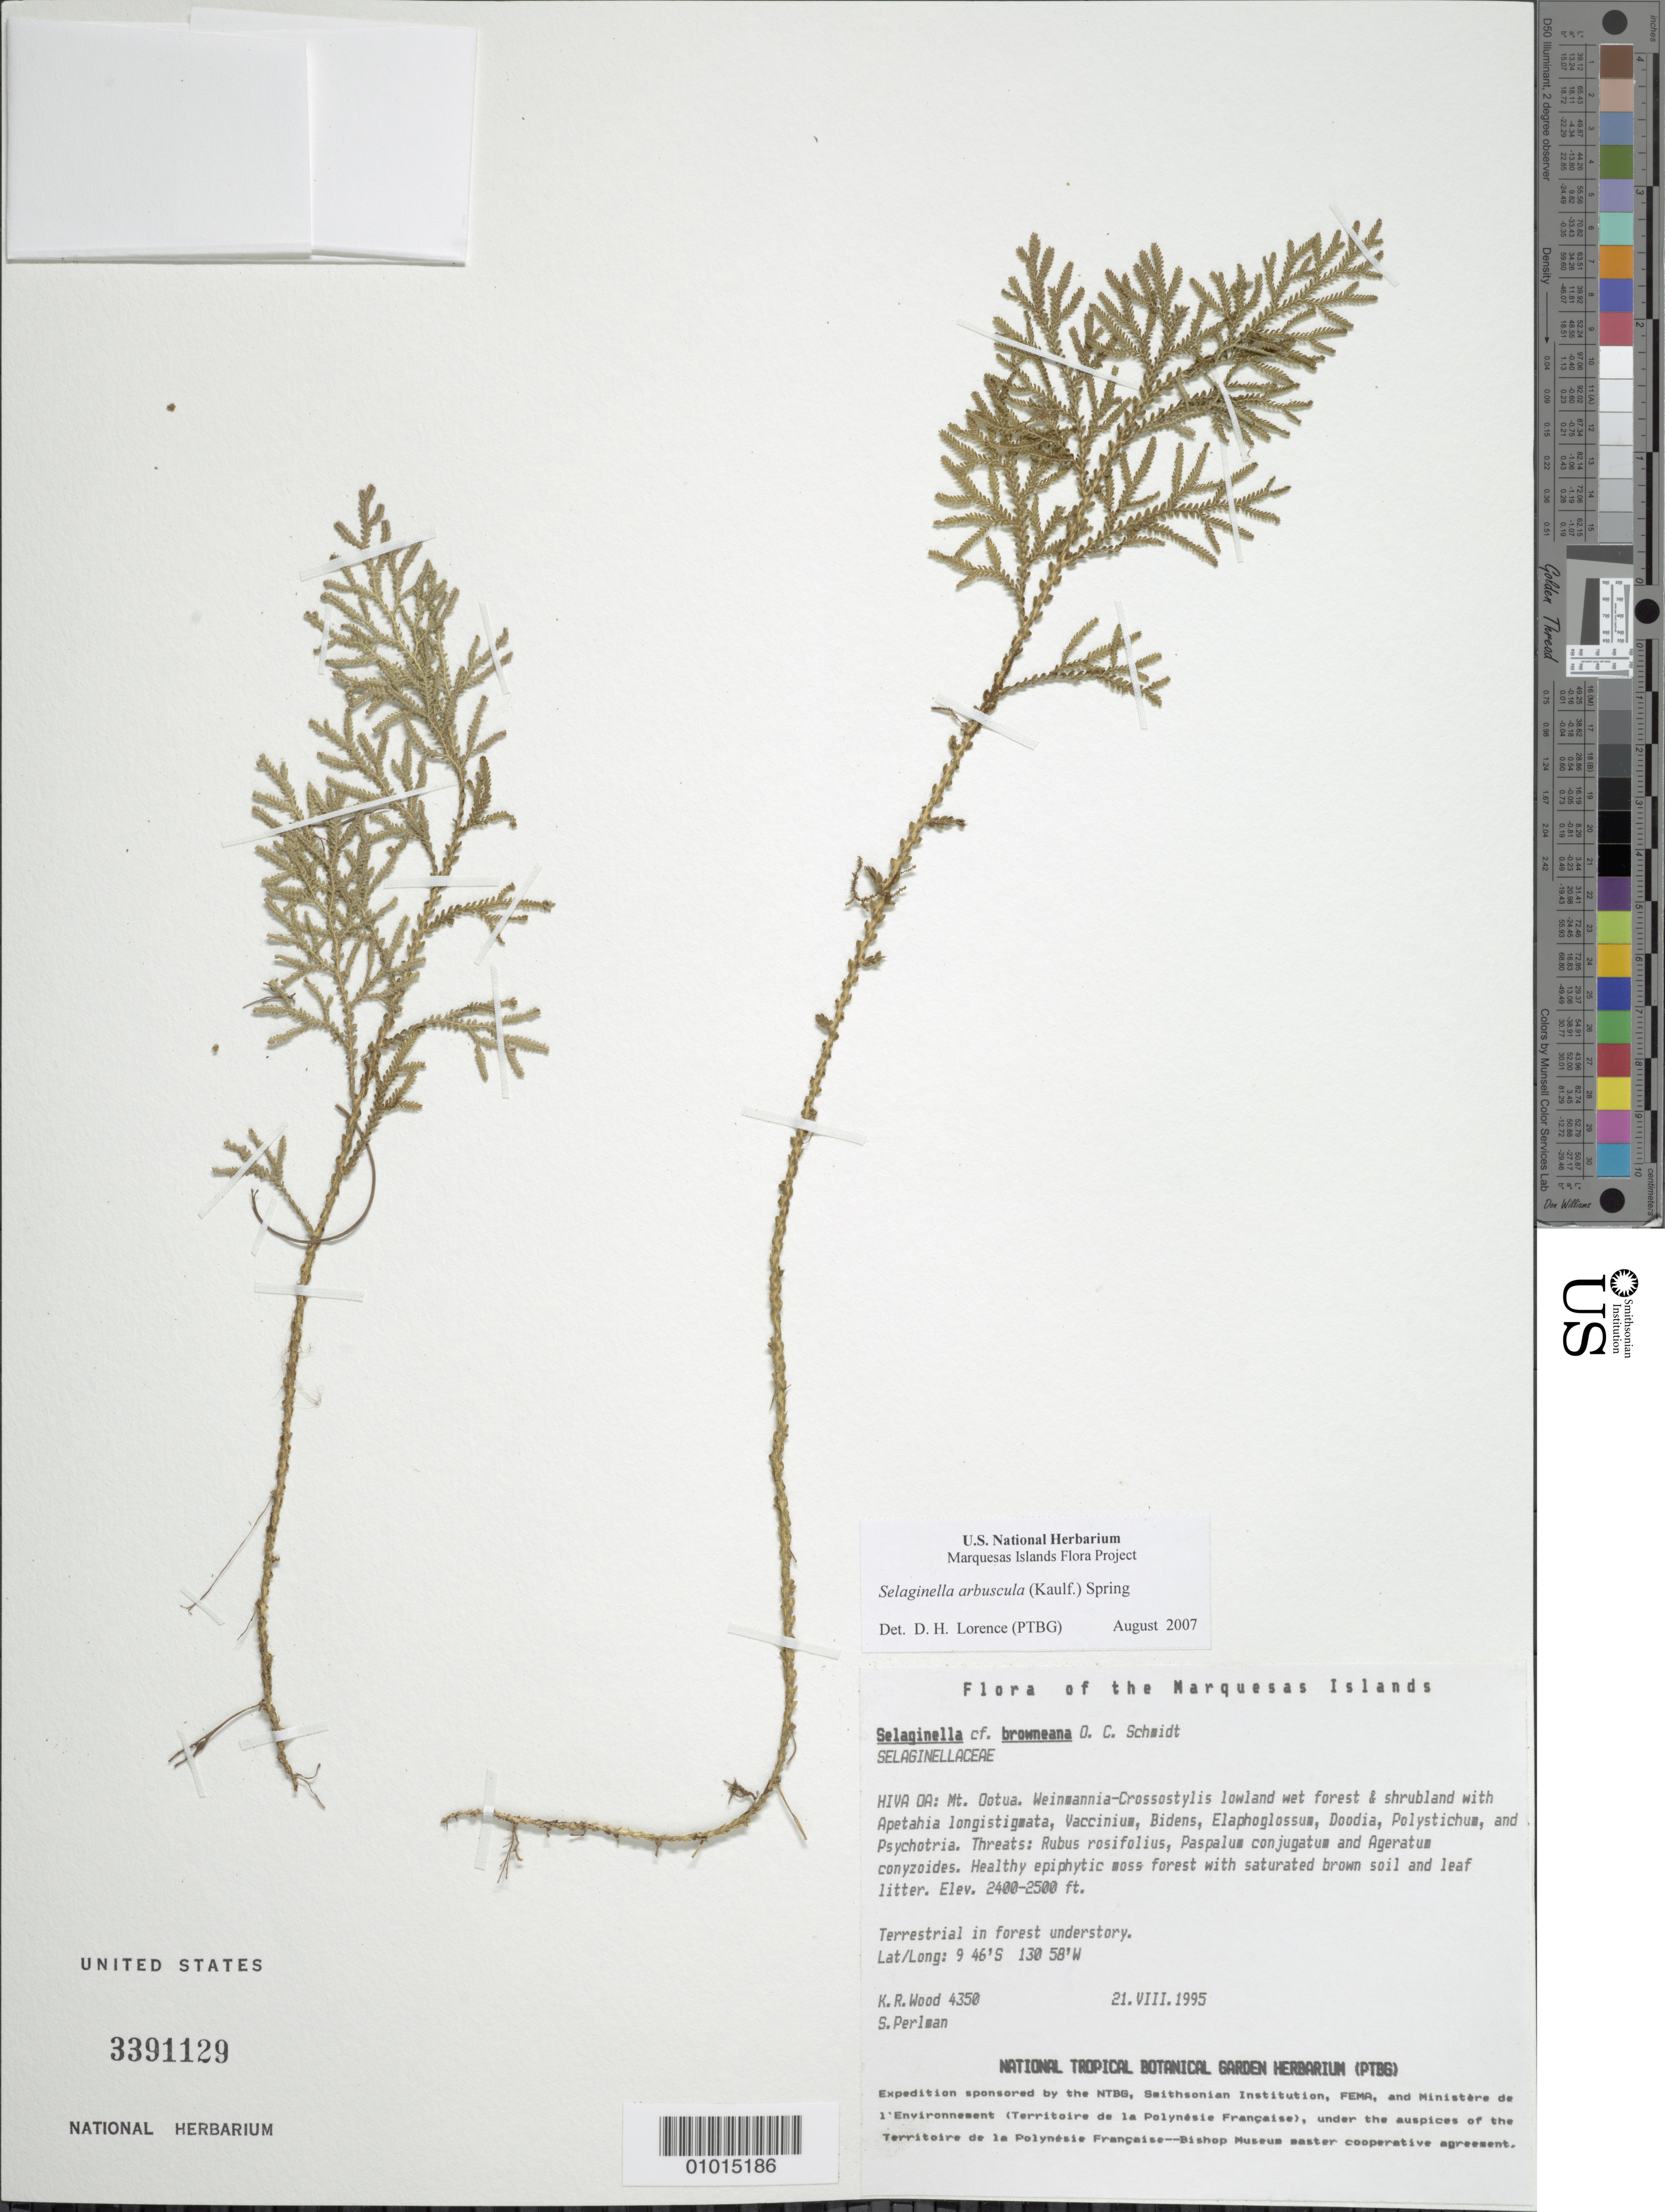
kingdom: Plantae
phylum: Tracheophyta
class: Lycopodiopsida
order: Selaginellales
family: Selaginellaceae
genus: Selaginella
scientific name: Selaginella arbuscula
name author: (Kualf.) Spring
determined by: Lorence, David H., (PTBG), National Tropical Botanical Garden (UNITED STATES)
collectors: K. R. Wood & S. P. Perlman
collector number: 4350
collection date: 1995-08-21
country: French Polynesia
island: Hiva Oa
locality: Mt. Ootua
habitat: Weinmannia-Crossostylis lowland wet forest & shrubland, Healthy epiphytic moss forest w/ saturated brown soil and leaf litter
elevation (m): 732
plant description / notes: Rubus rosifolius, Paspalum conjugatum, Ageratum conyzoides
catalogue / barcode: US 3391129